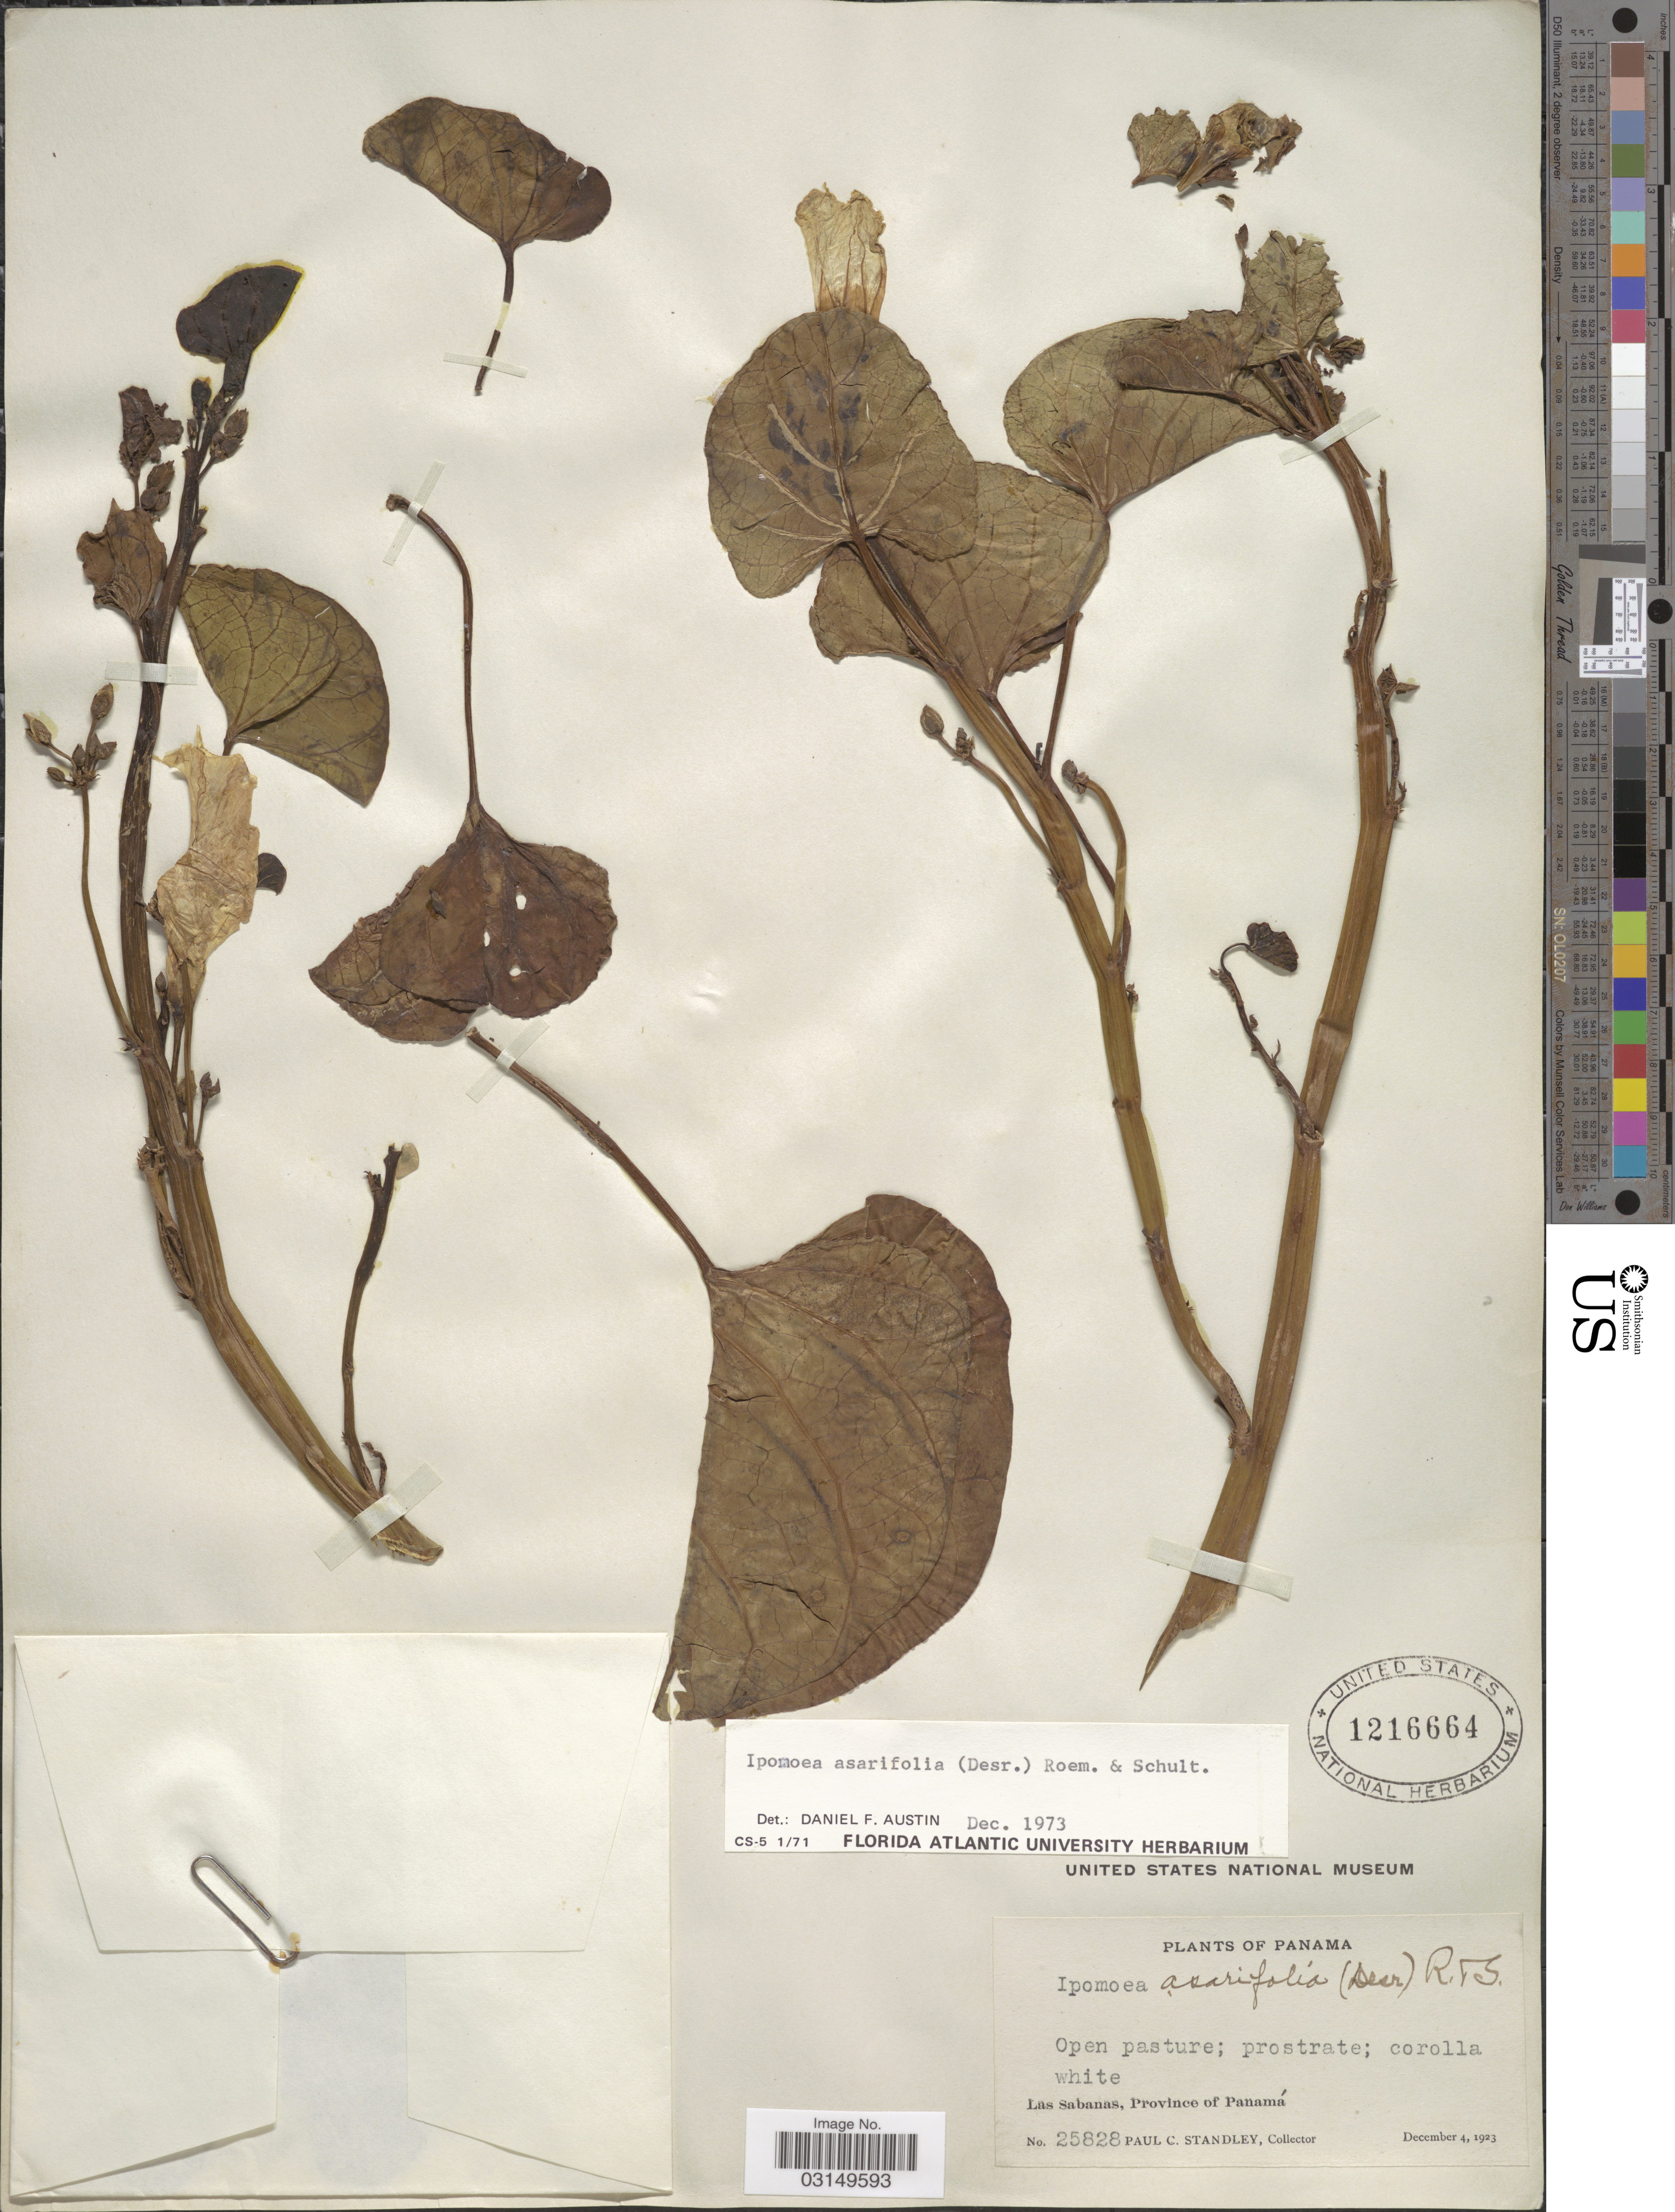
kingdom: Plantae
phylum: Tracheophyta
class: Magnoliopsida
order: Solanales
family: Convolvulaceae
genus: Ipomoea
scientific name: Ipomoea asarifolia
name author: (Desr.) Roem. & Schult.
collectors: P. C. Standley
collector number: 25828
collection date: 1923-12-04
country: Panama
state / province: Panamá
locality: Las Sabanas.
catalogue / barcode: US 1216664